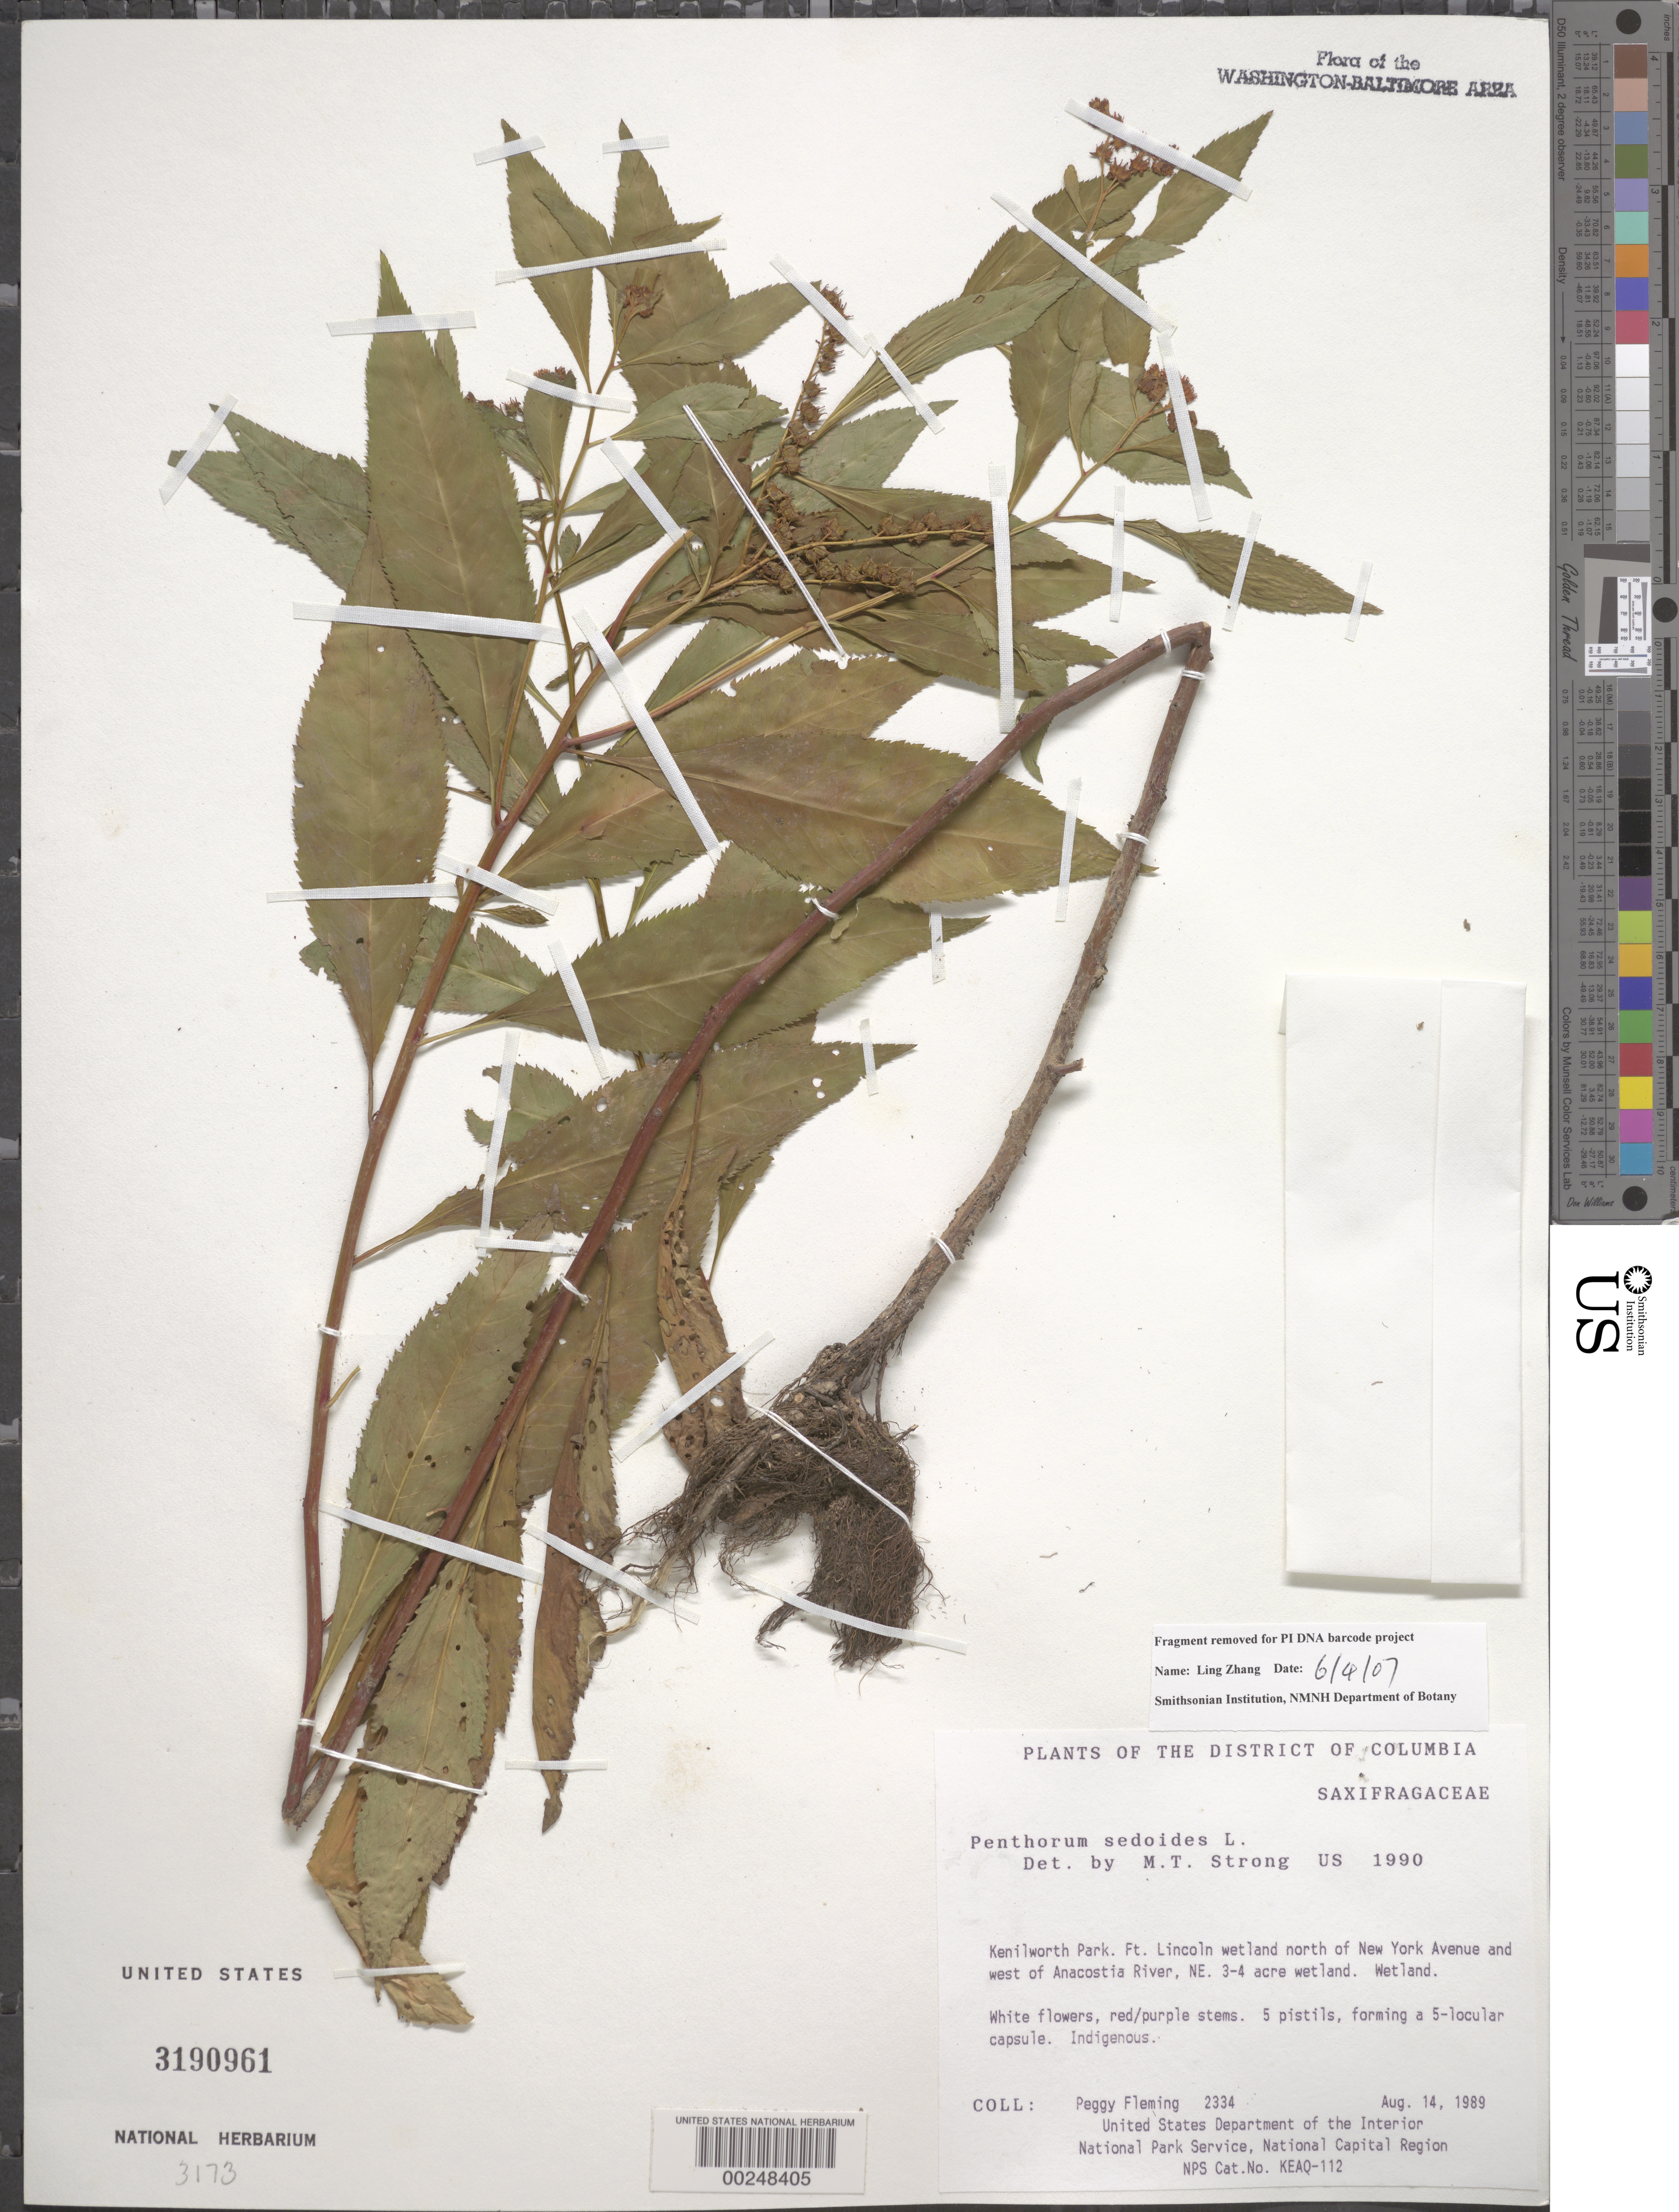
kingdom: Plantae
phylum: Tracheophyta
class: Magnoliopsida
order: Saxifragales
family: Penthoraceae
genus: Penthorum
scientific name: Penthorum sedoides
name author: L.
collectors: P. Fleming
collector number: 2334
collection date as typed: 14 Aug 1989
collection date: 1989-08-14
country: United States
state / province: District of Columbia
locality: Kenilworth Park, Ft Lincoln wetland N of New York Ave. and W of Anacostia River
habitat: Wetland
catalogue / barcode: US 3190961